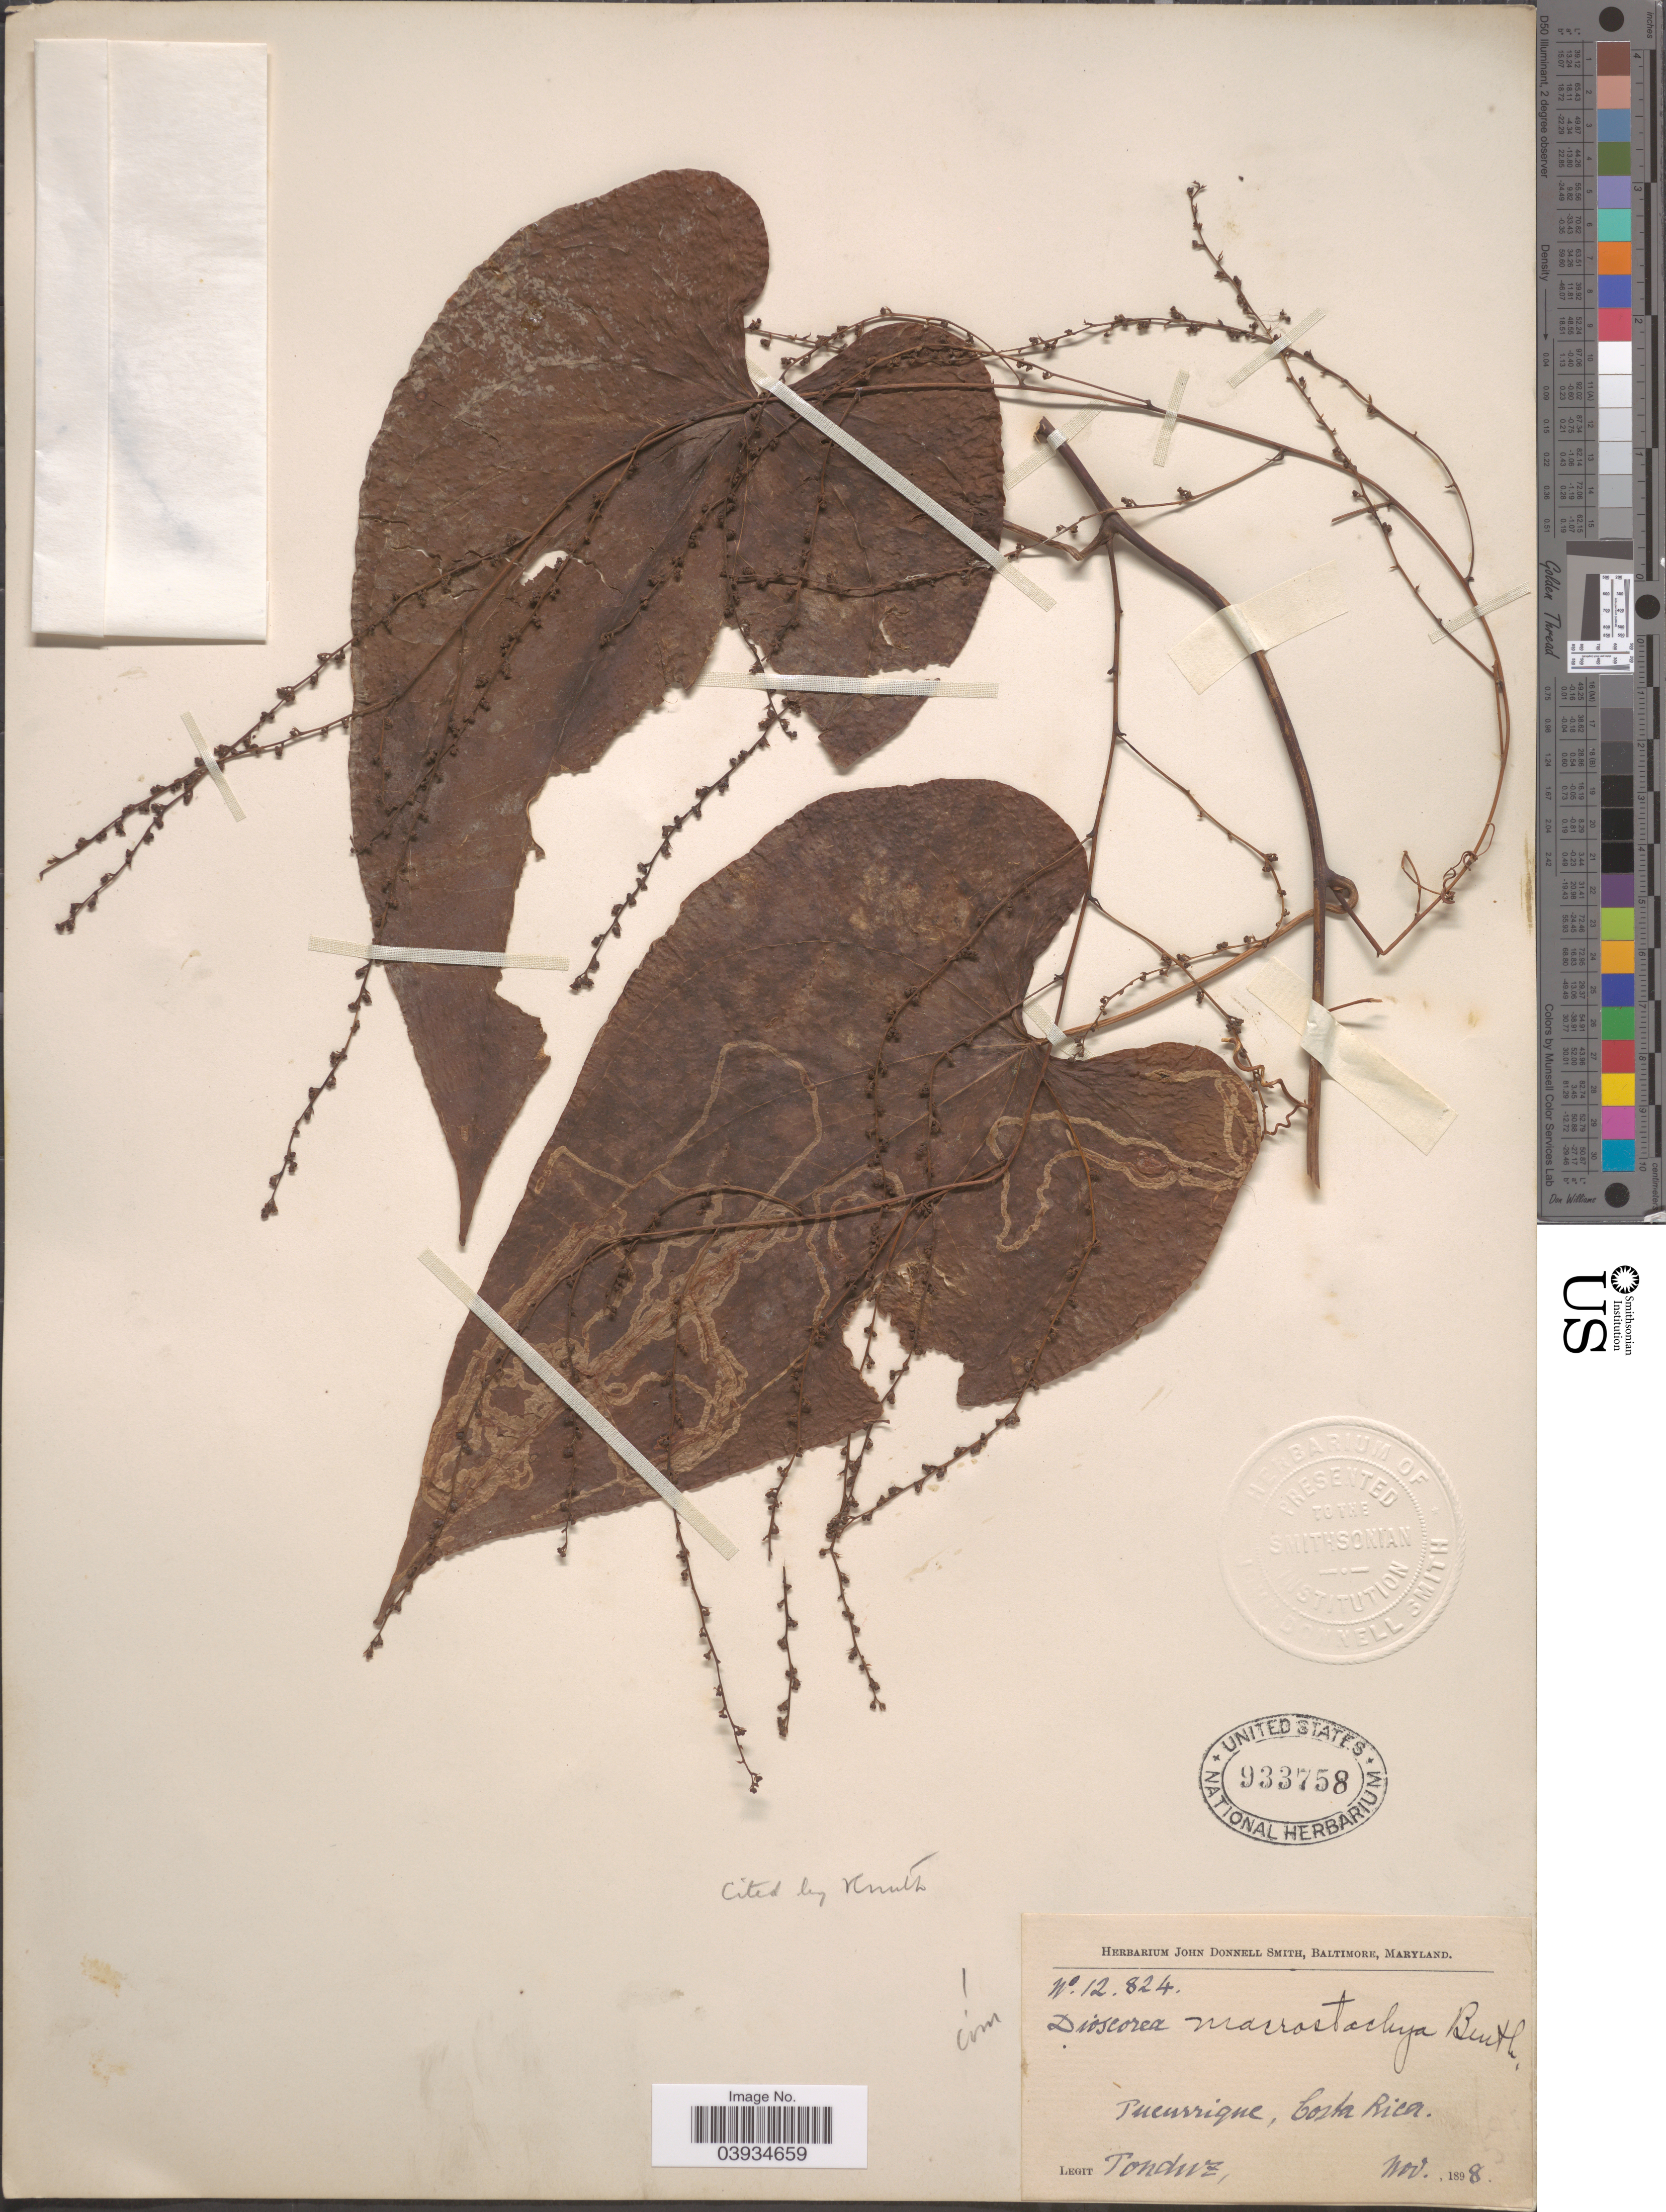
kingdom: Plantae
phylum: Tracheophyta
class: Liliopsida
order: Dioscoreales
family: Dioscoreaceae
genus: Dioscorea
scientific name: Dioscorea mexicana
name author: Scheidw.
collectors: Tonduz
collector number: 12824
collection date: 1898-11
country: Costa Rica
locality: Tucurrique.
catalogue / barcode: US 933758